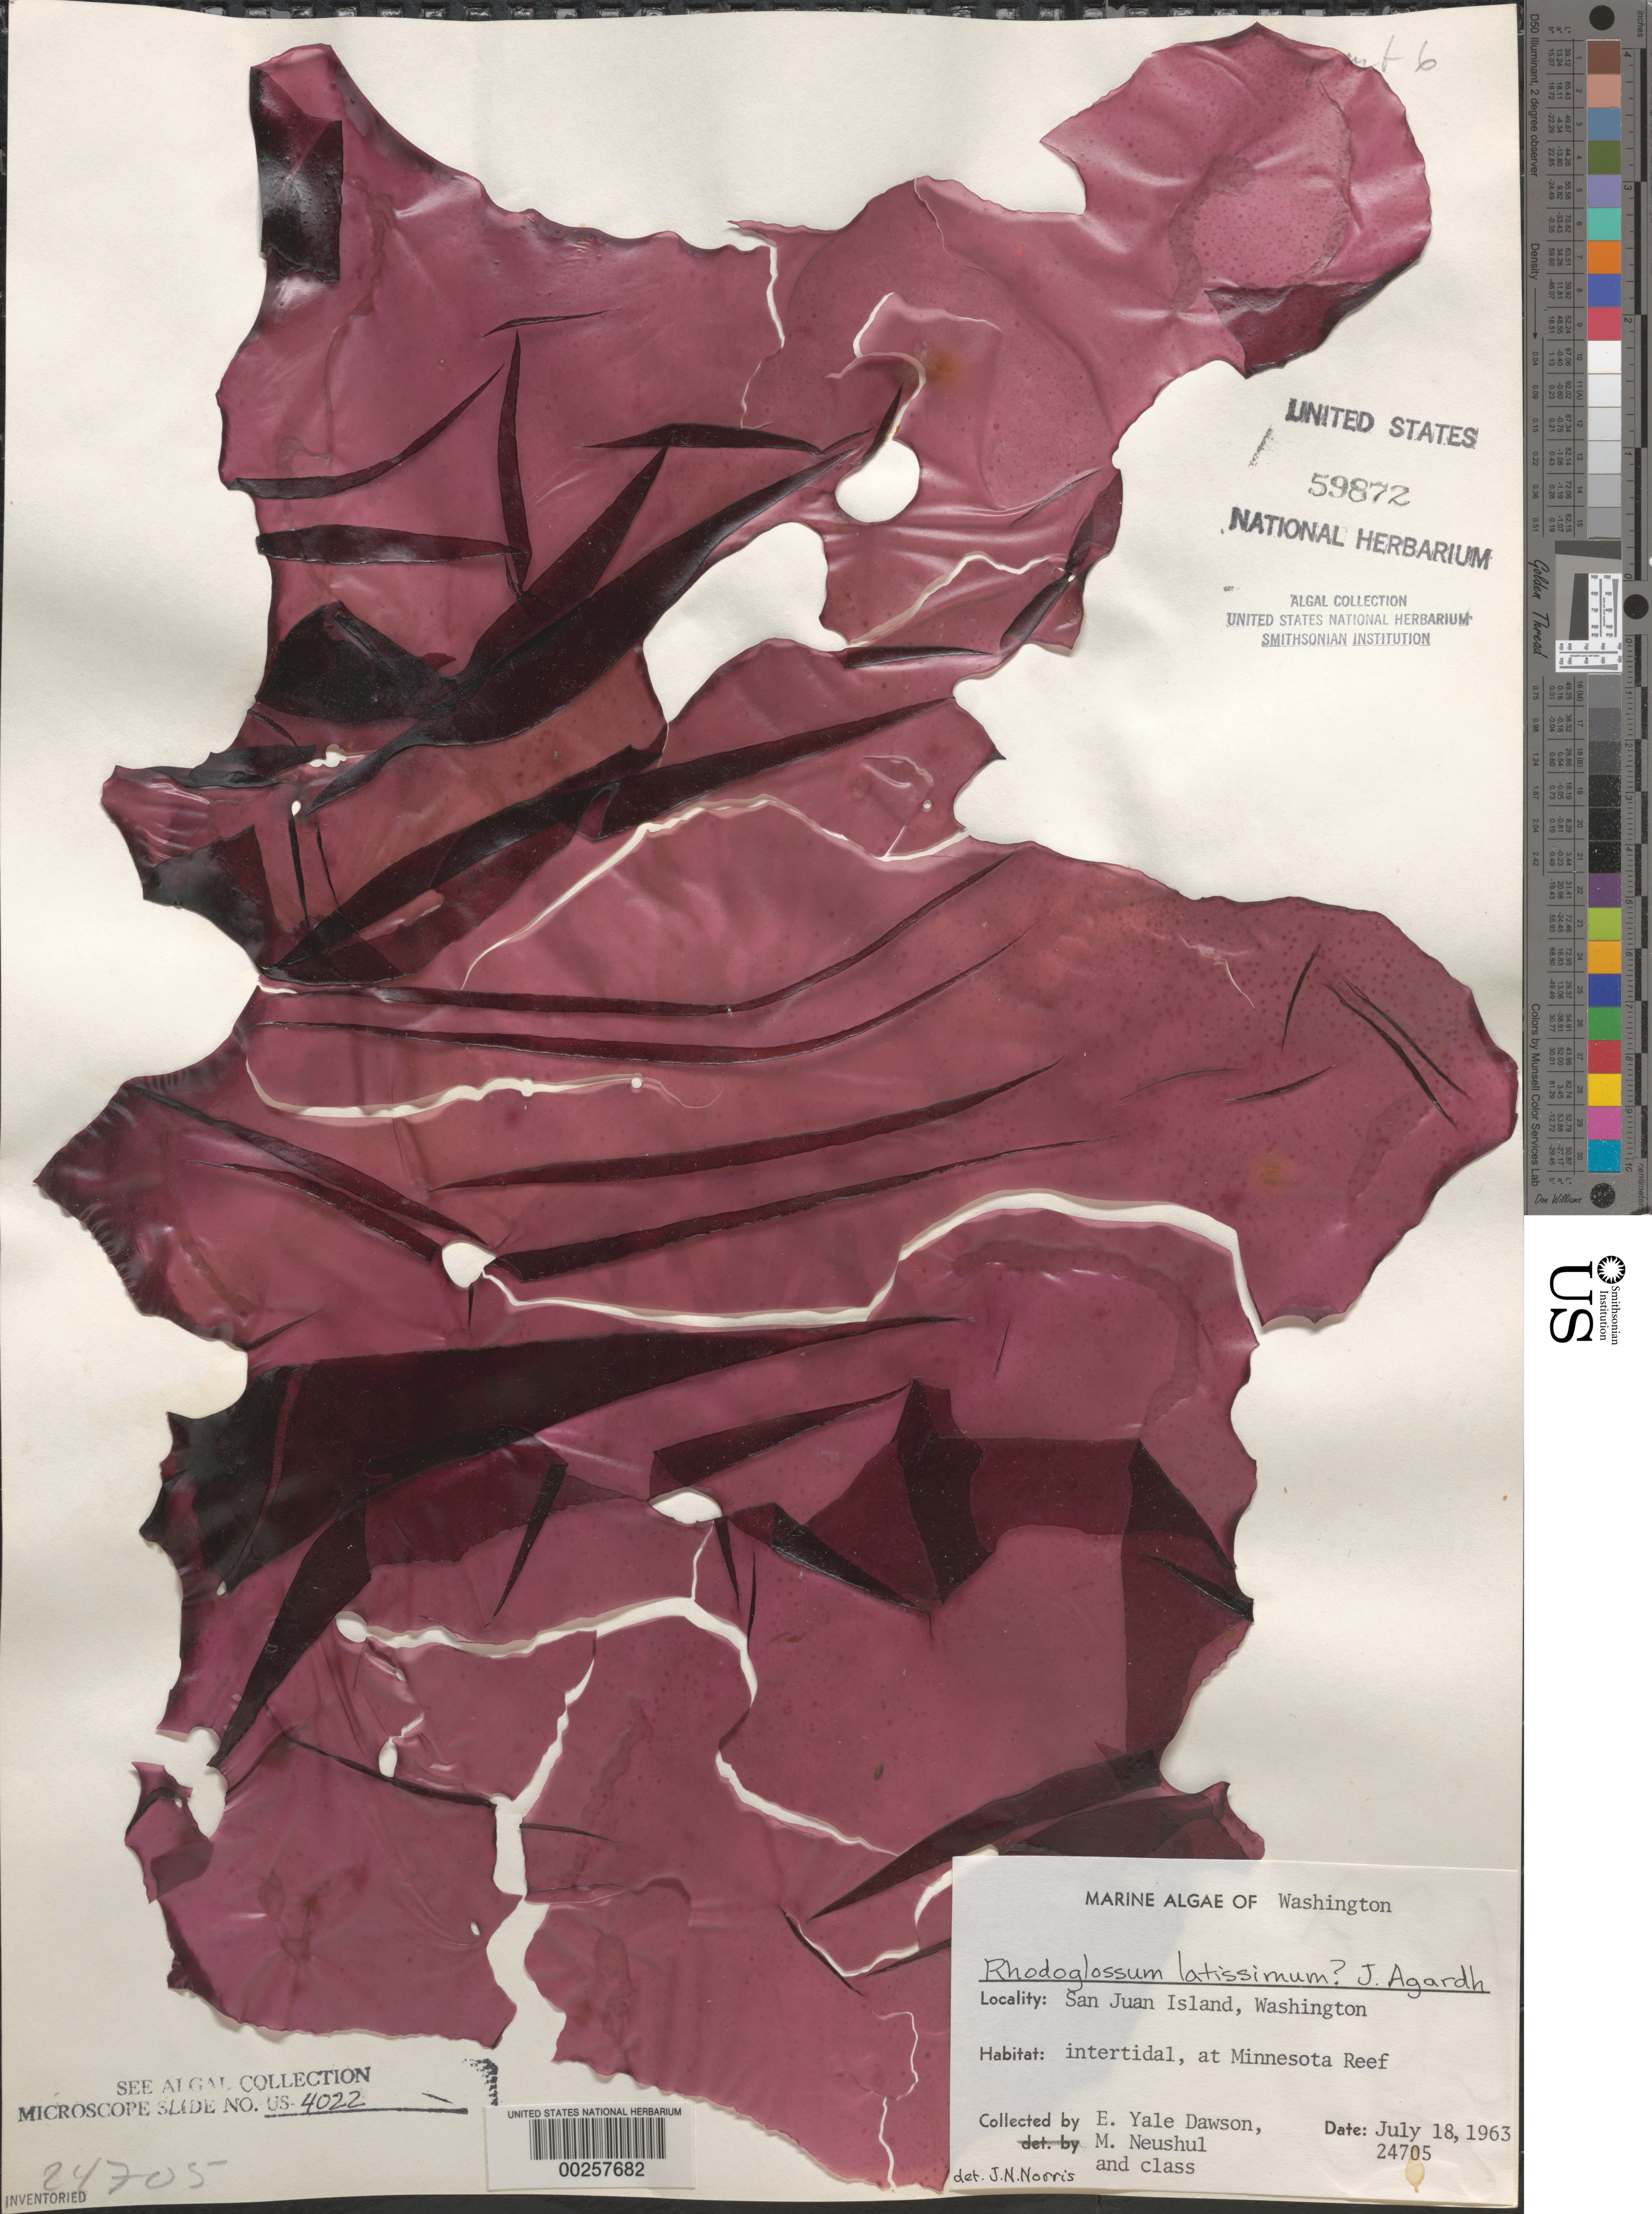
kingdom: Plantae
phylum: Rhodophyta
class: Florideophyceae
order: Gigartinales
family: Gigartinaceae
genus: Iridaea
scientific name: Iridaea latissima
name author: (Hooker f. & Harv.) Grunow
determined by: Algae name updating Project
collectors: E. Y. Dawson, M. Neushul & Algae Class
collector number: EYD 24705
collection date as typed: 18 Jul 1963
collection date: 1963-07-18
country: United States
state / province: Washington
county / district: San Juan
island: San Juan Island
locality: Minnesota Reef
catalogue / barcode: US 59872